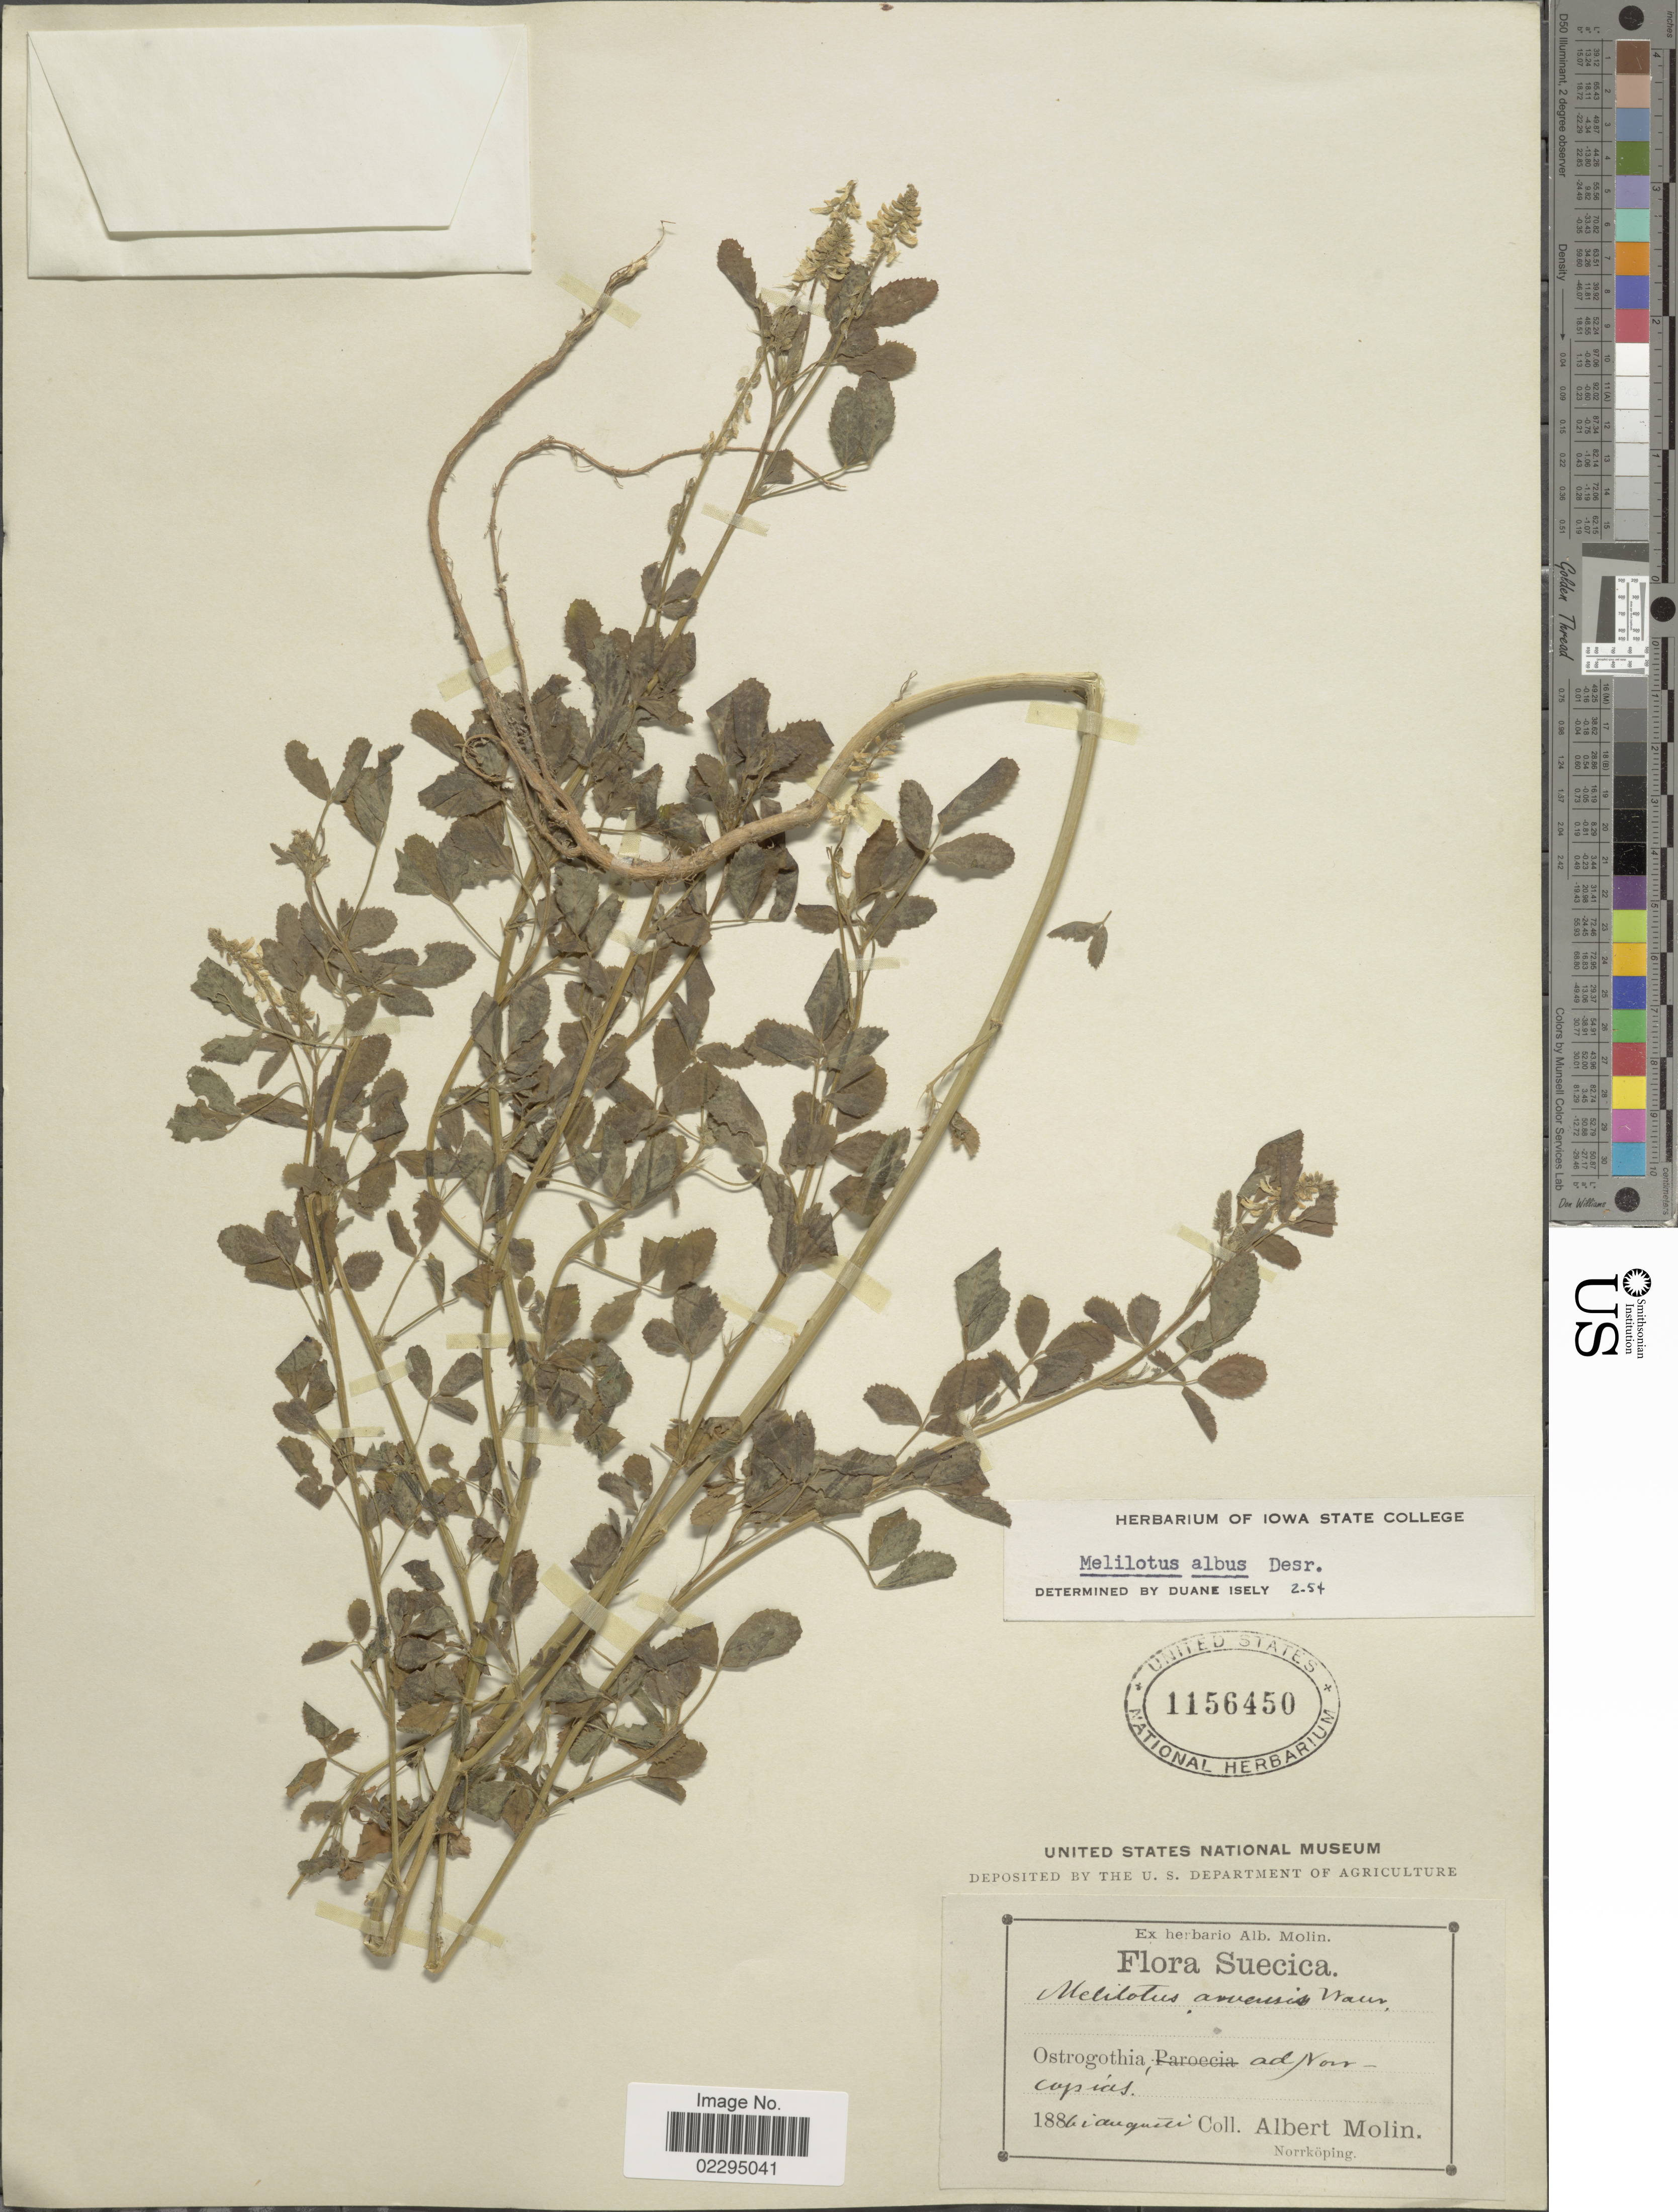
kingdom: Plantae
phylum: Tracheophyta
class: Magnoliopsida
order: Fabales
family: Fabaceae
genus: Melilotus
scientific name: Melilotus albus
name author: Medik.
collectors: A. Molin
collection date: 1886-08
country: Sweden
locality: Suecica, Ostrogothia, ad Norr-.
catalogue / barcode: US 1156450